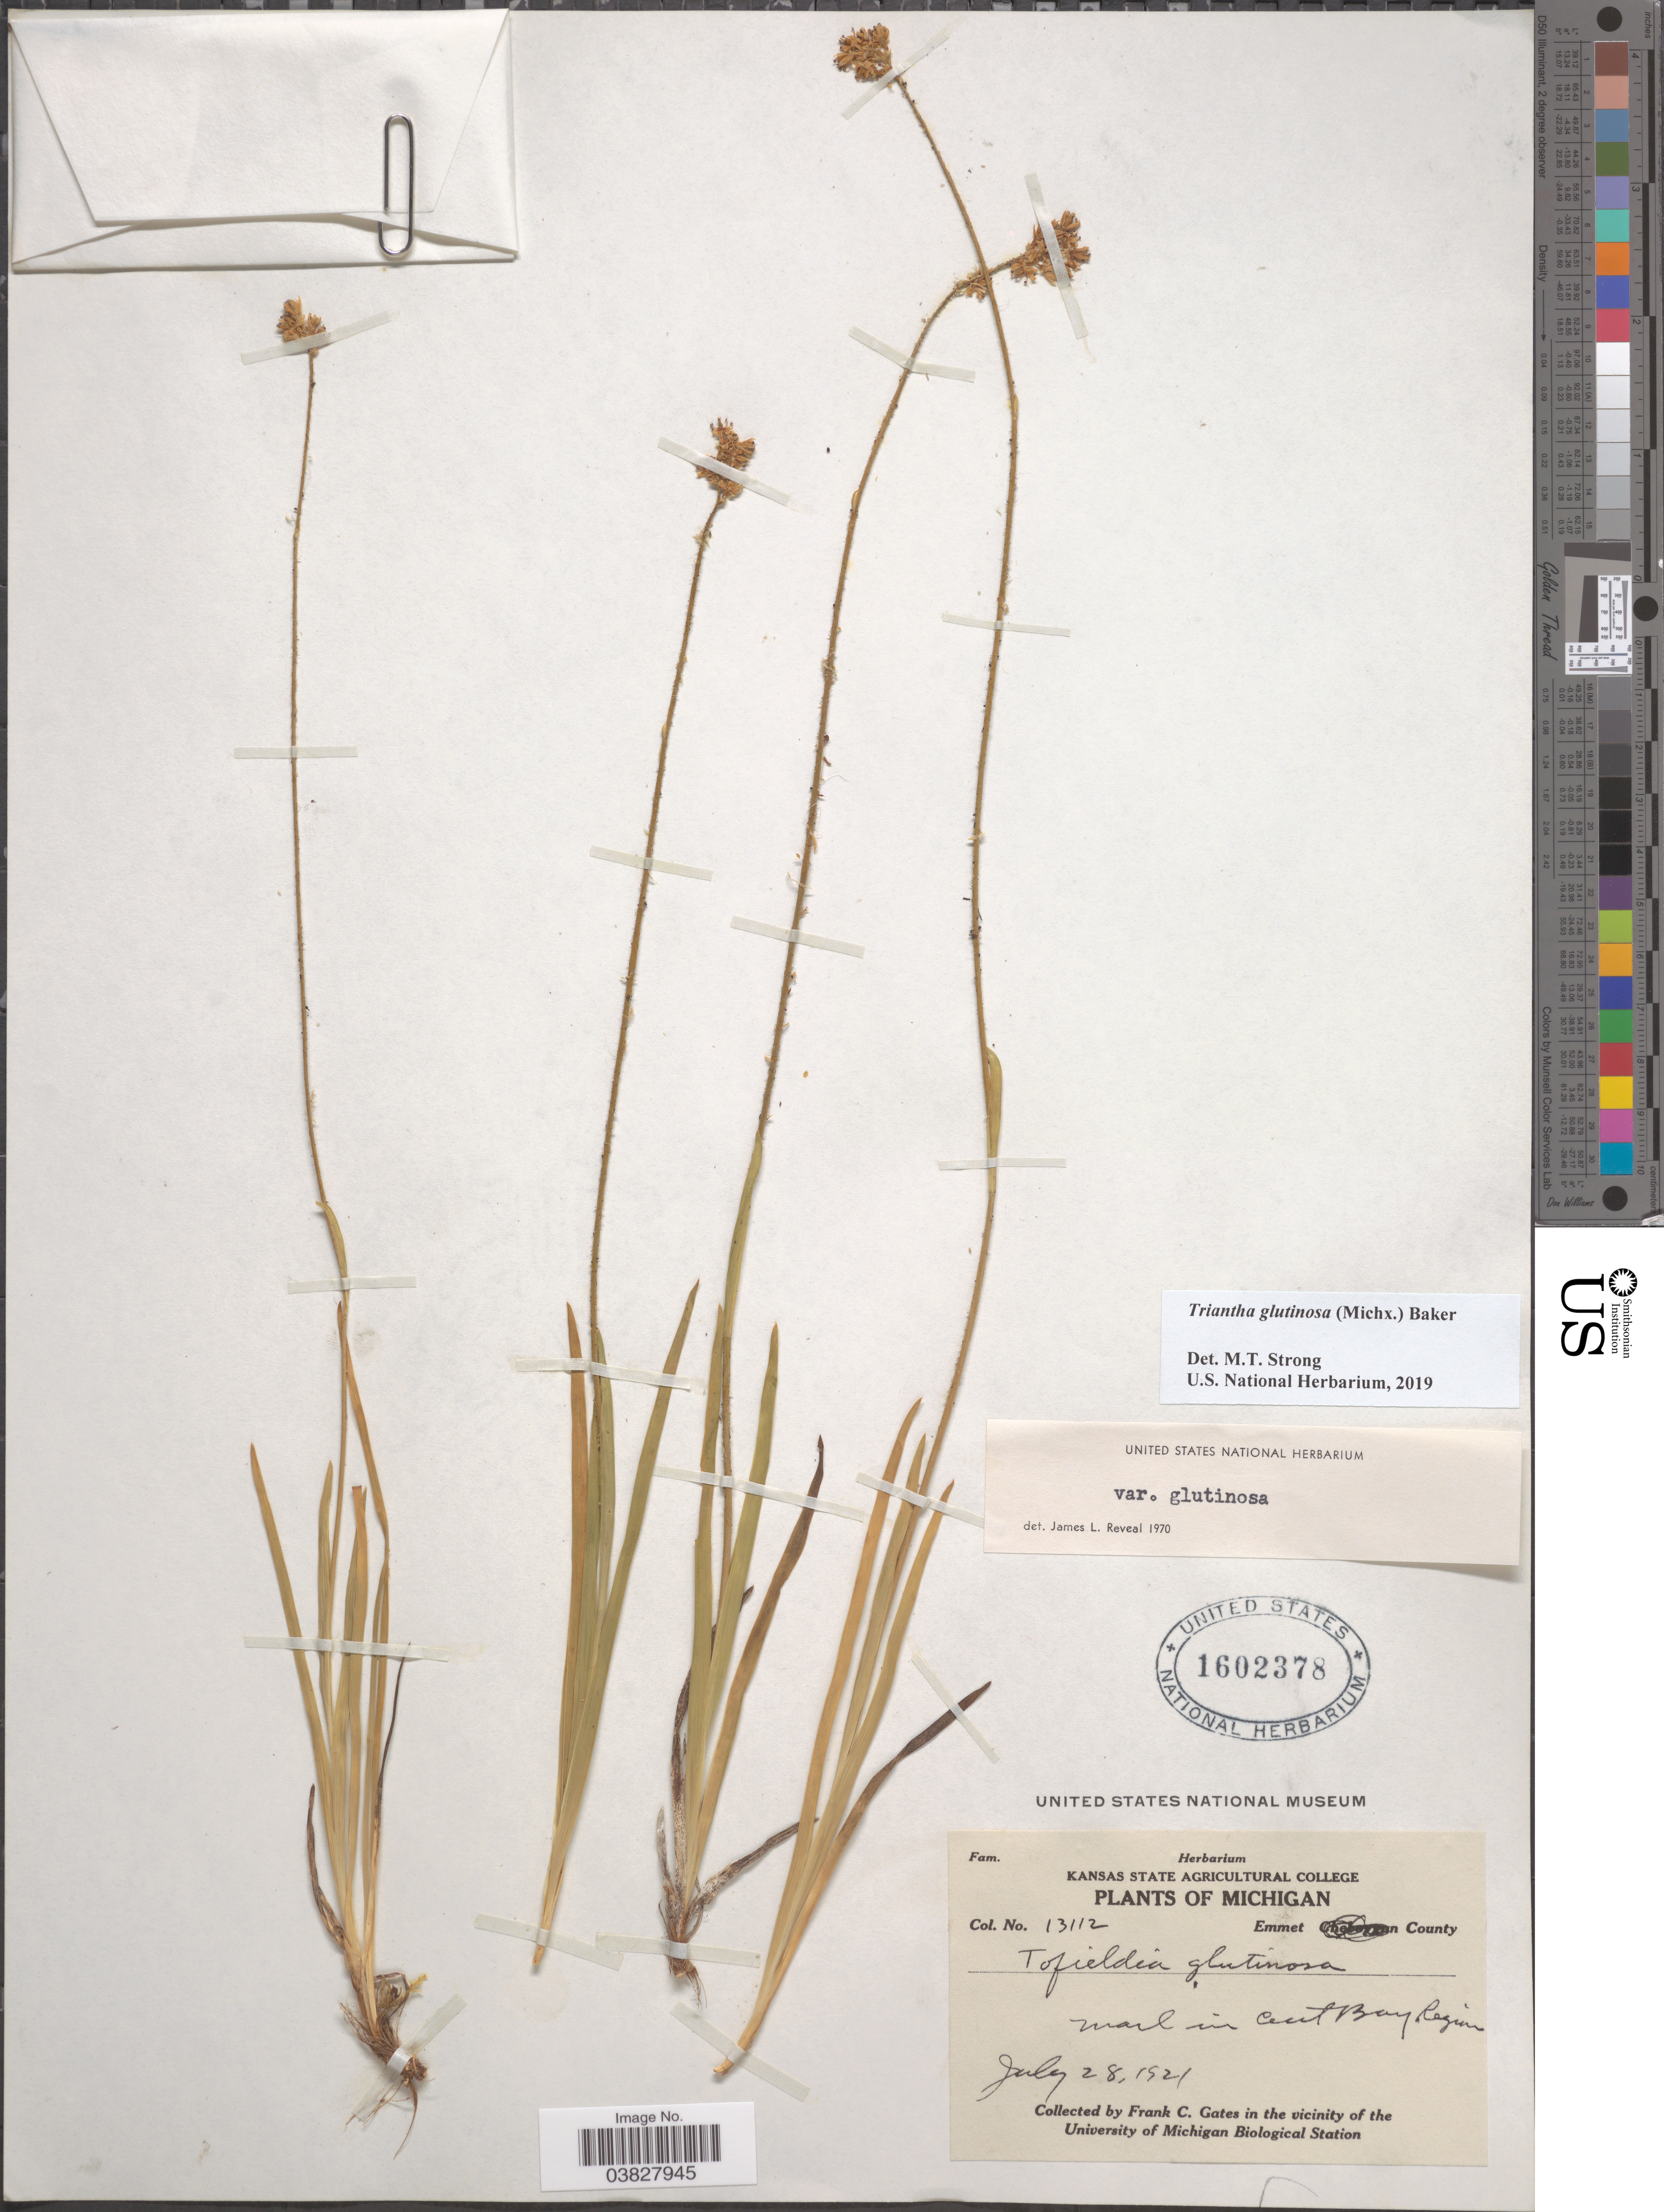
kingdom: Plantae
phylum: Tracheophyta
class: Liliopsida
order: Alismatales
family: Tofieldiaceae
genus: Triantha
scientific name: Triantha glutinosa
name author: (Michx.) Baker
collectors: F. C. Gates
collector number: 13112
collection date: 1921-07-28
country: United States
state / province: Michigan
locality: Emmet County. Marl in Cent. Bay Region. In the vicinity of the University of Michigan Biological Station.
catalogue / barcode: US 1602378